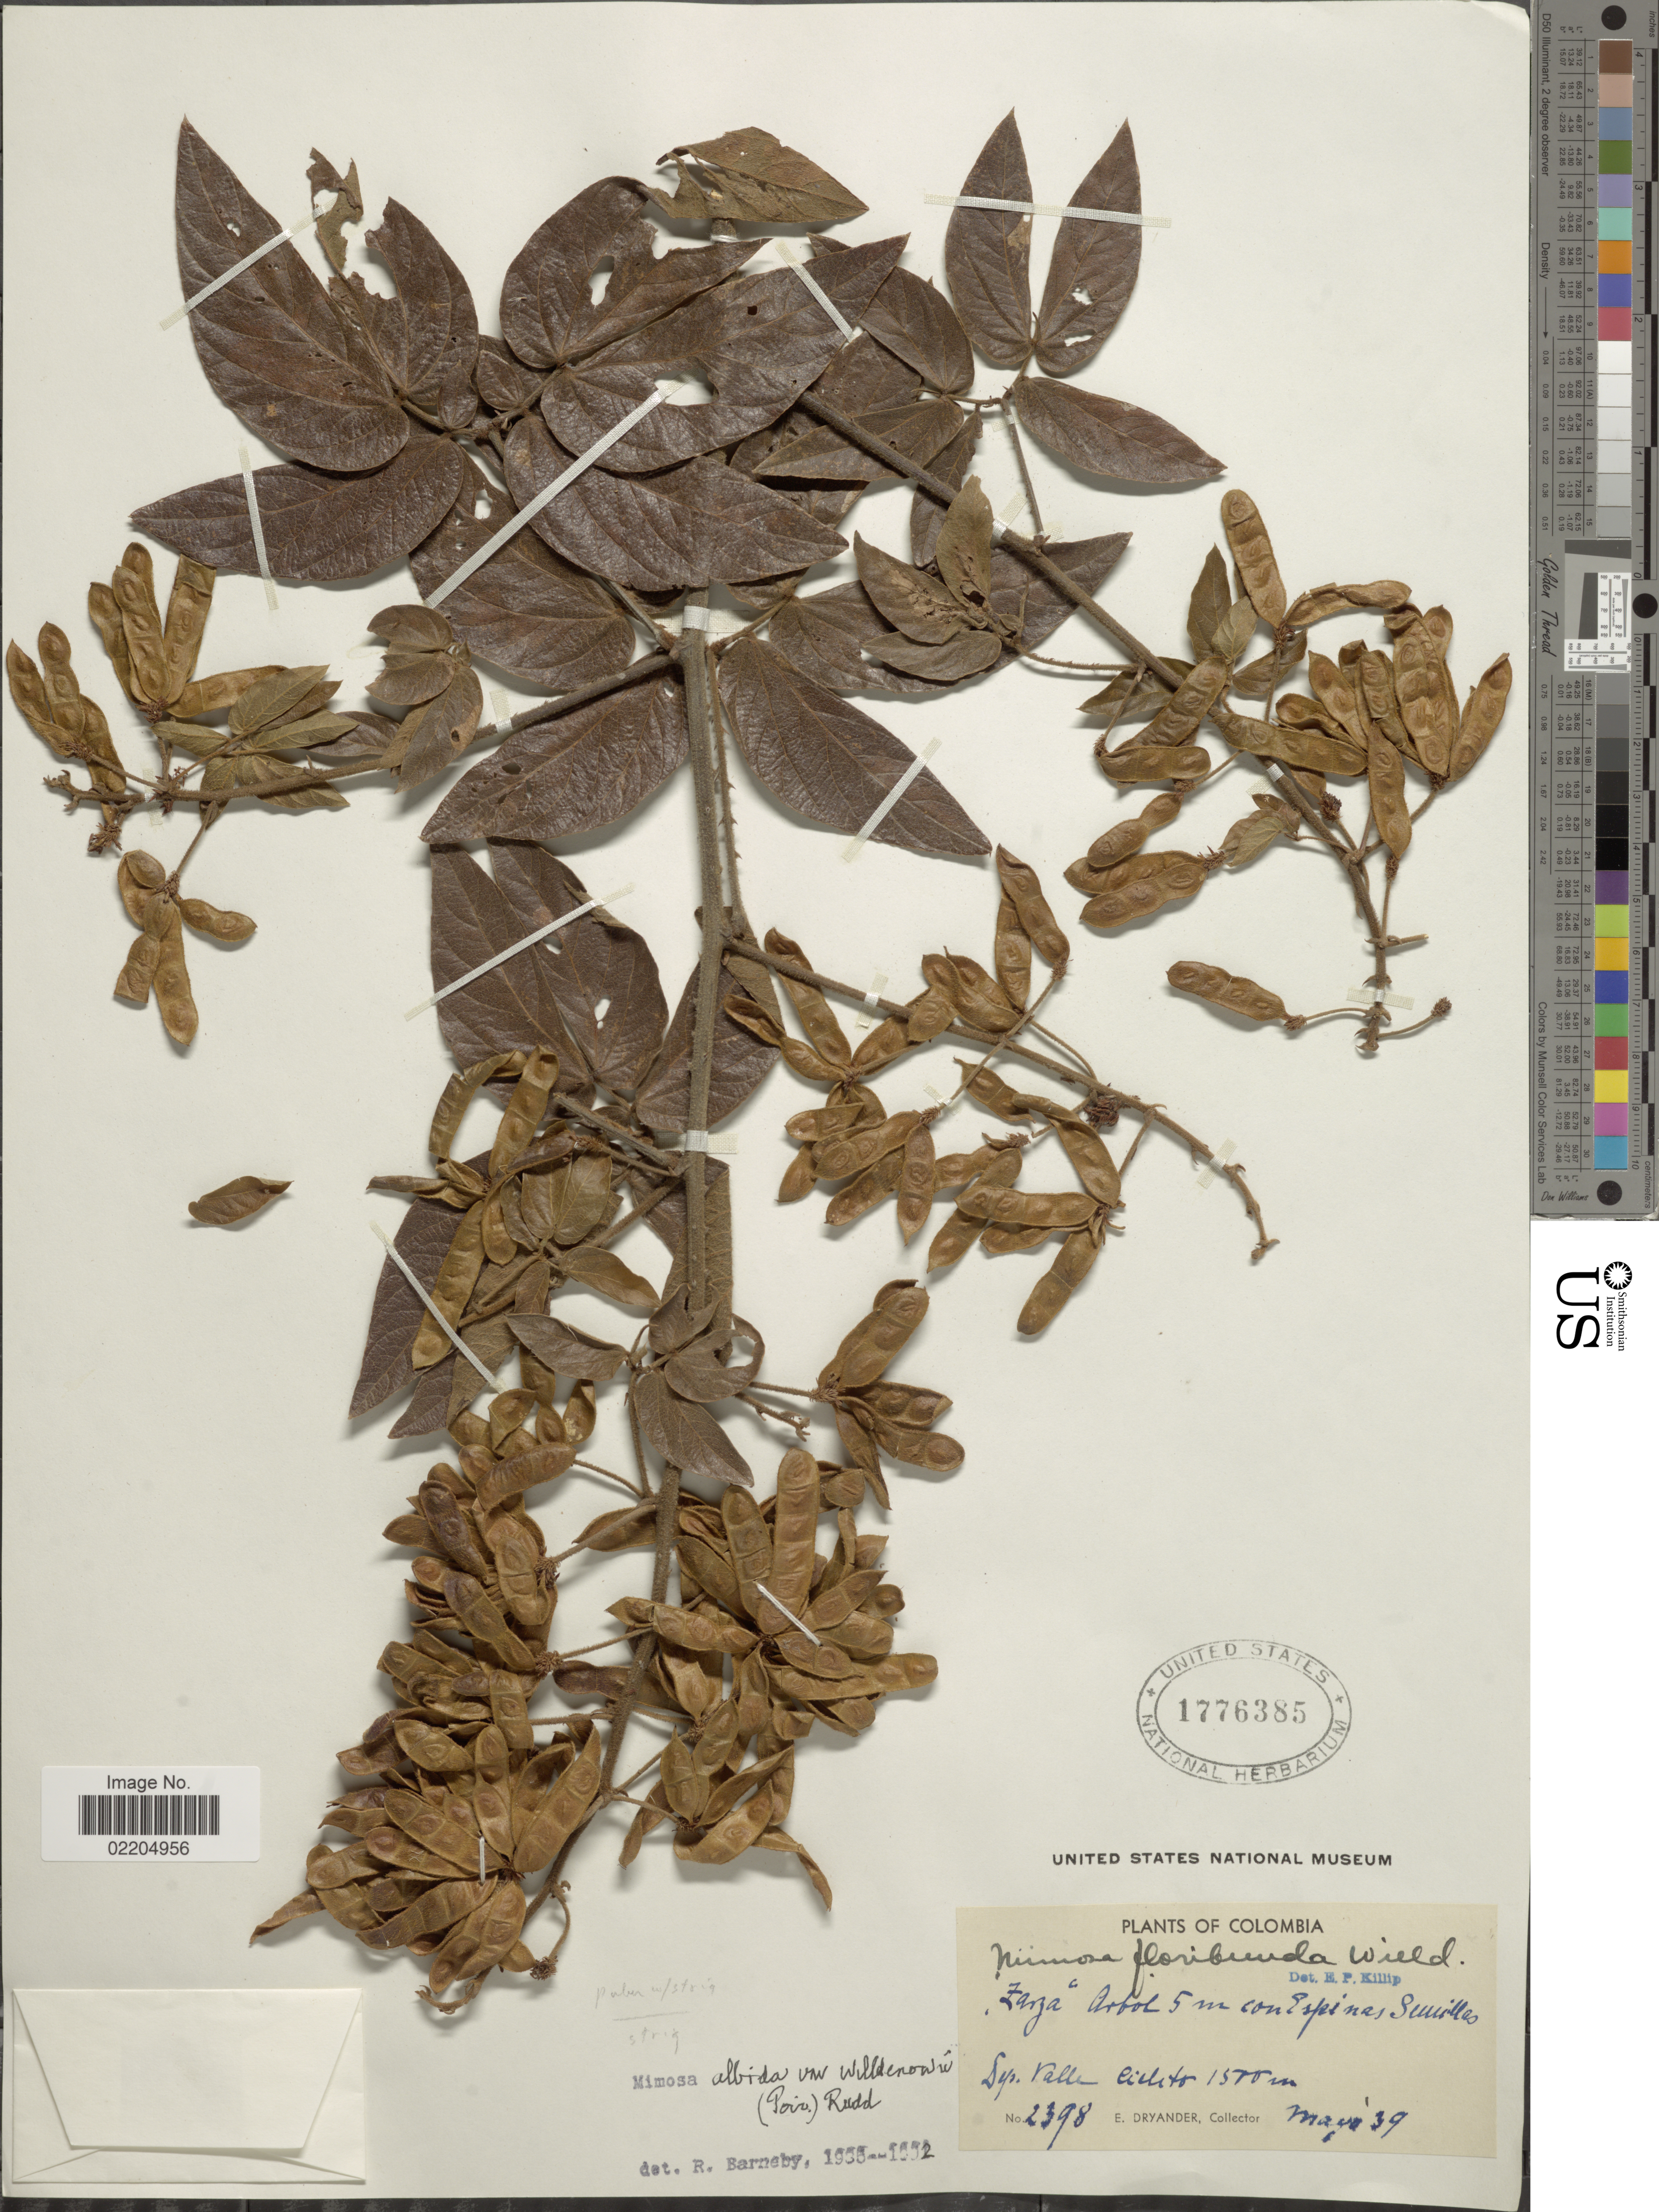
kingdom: Plantae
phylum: Tracheophyta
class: Magnoliopsida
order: Fabales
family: Fabaceae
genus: Mimosa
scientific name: Mimosa albida var. willdenowii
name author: (Poir.) Rudd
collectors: E. Dryander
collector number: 2398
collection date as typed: Transcribed d/m/y: /5/39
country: Colombia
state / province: Valle del Cauca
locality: Dep. Valle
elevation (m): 1500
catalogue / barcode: US 1776385